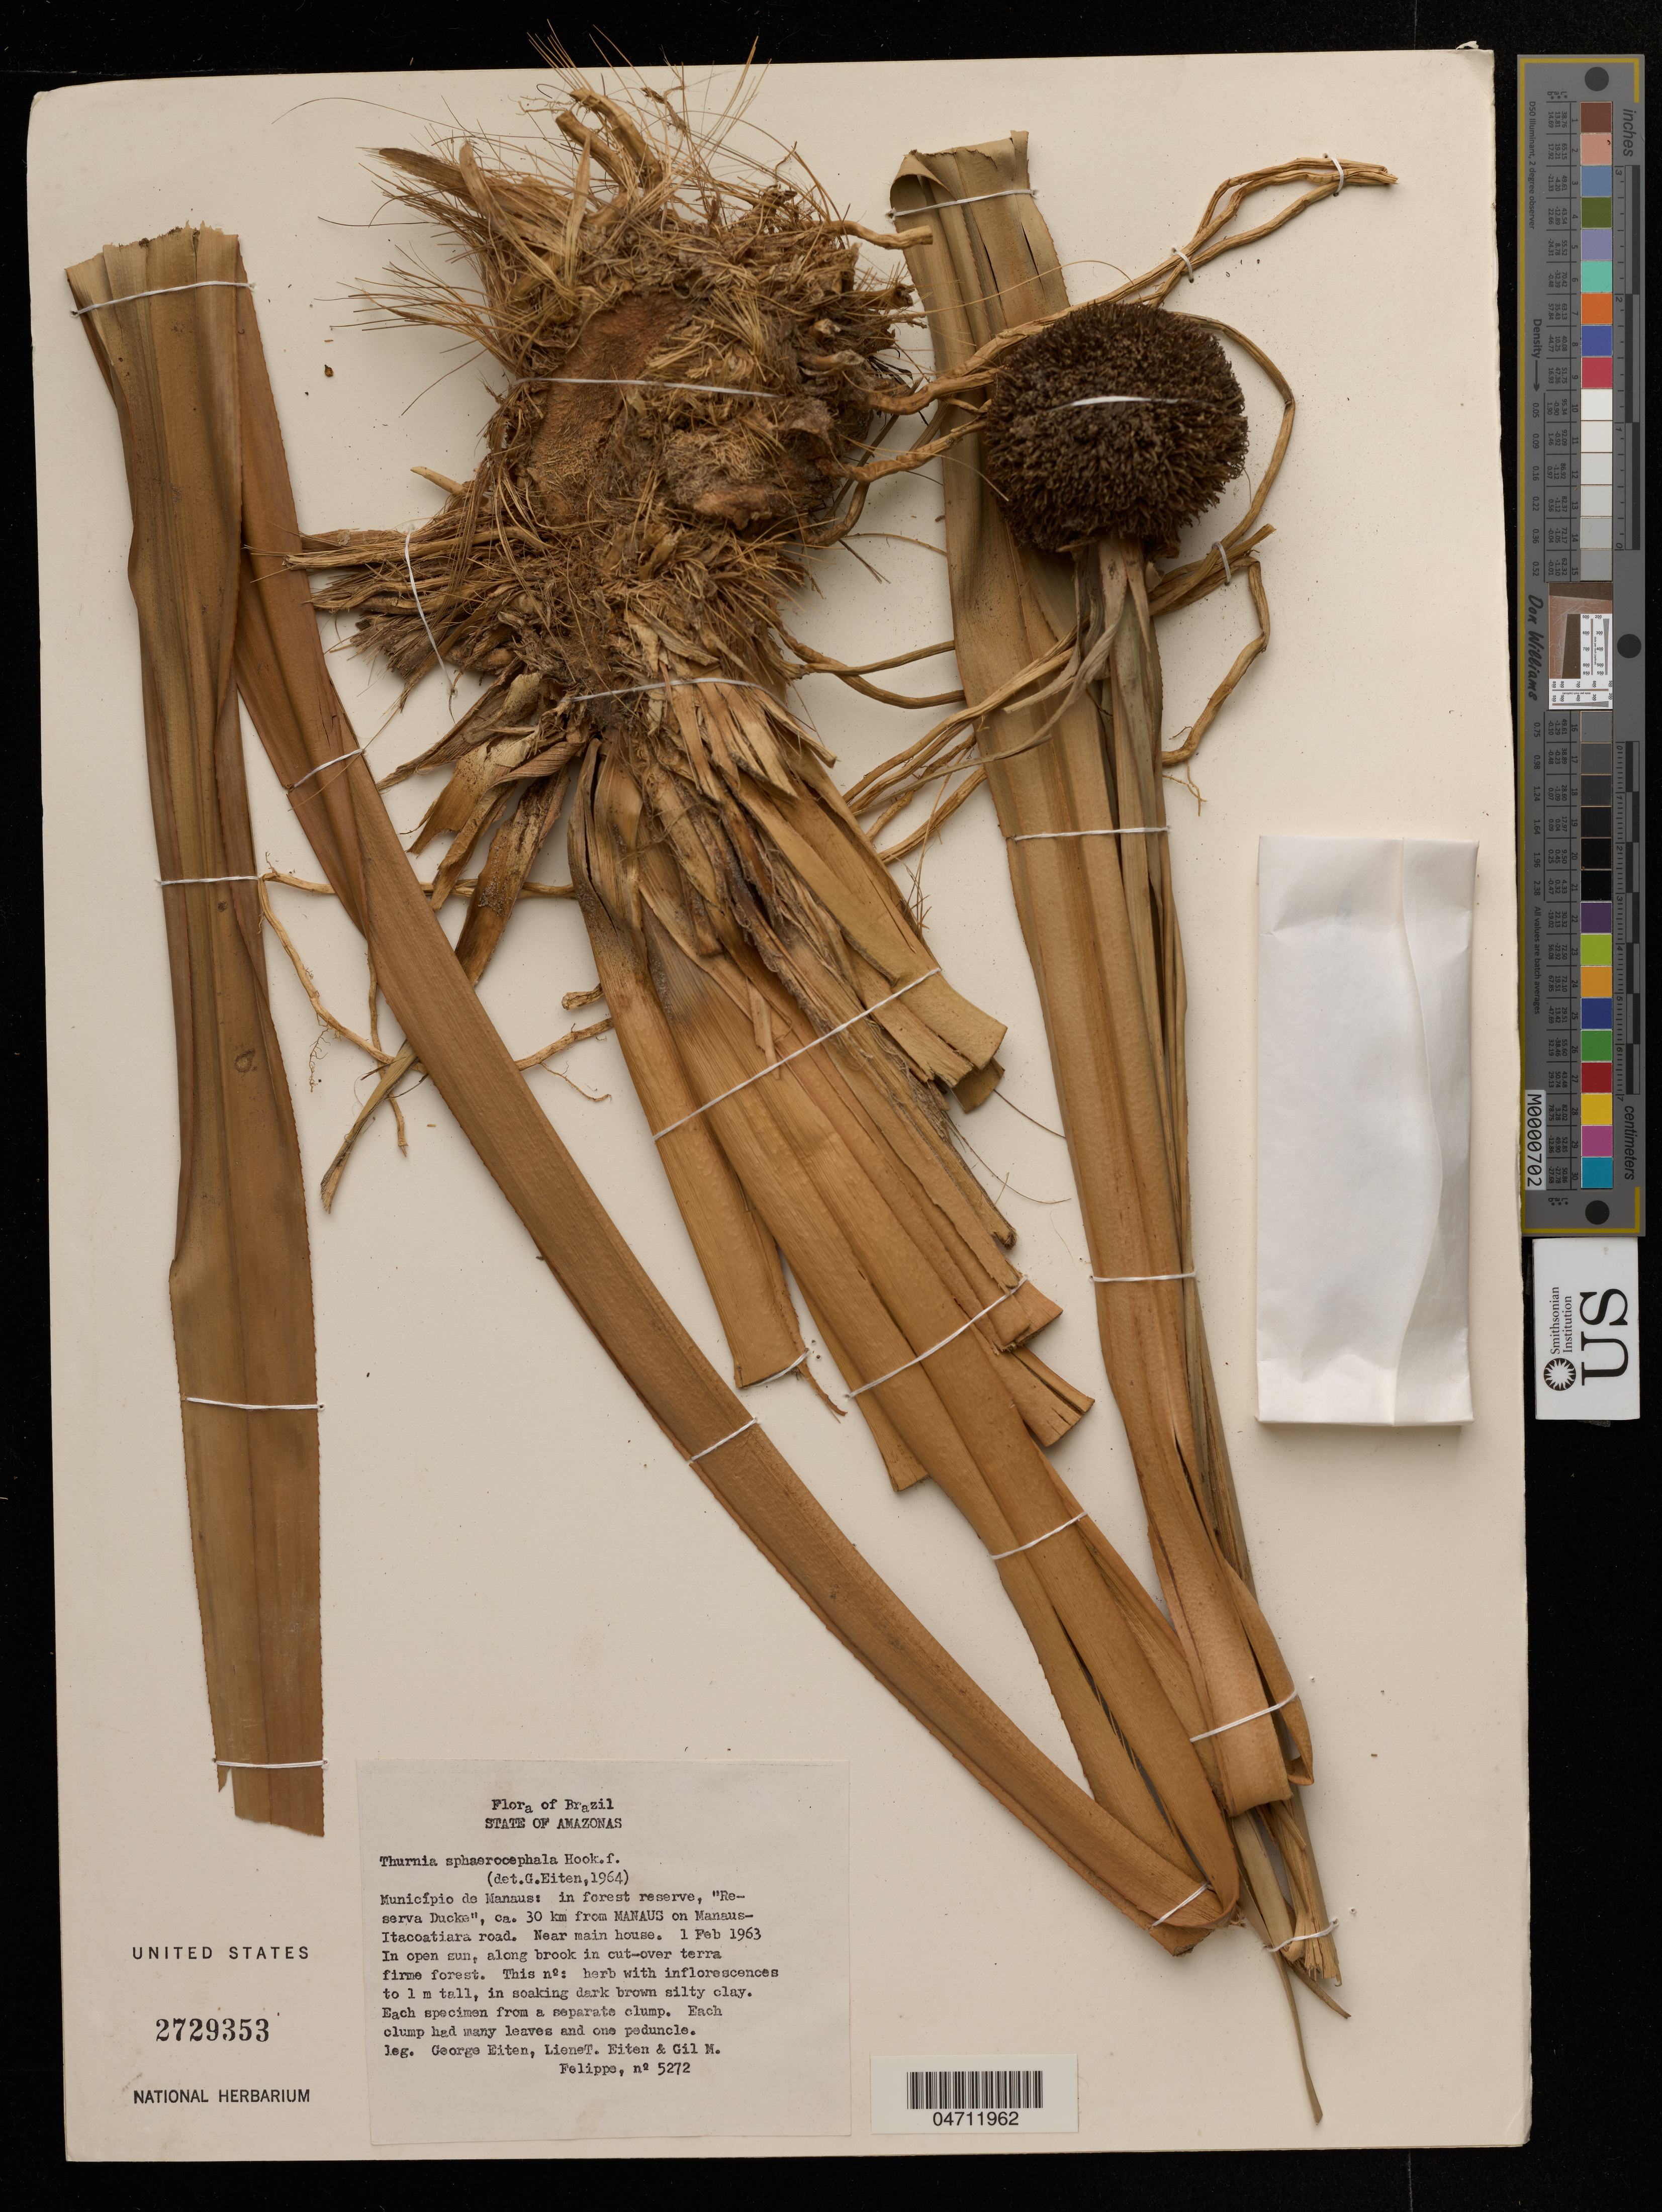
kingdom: Plantae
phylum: Tracheophyta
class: Liliopsida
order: Poales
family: Thurniaceae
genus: Thurnia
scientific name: Thurnia sphaerocephala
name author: (Rudge) Hook. f.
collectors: G. Eiten, L. T. Eiten & G. M. Felippe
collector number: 5272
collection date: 1963-02-01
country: Brazil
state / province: Amazonas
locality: Município de Manaus: in the forest reserve, 'Reserva Ducke', about 30 km Manaus on the MANAUS-ITACOATIARA road. Near main house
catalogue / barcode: US 2729353